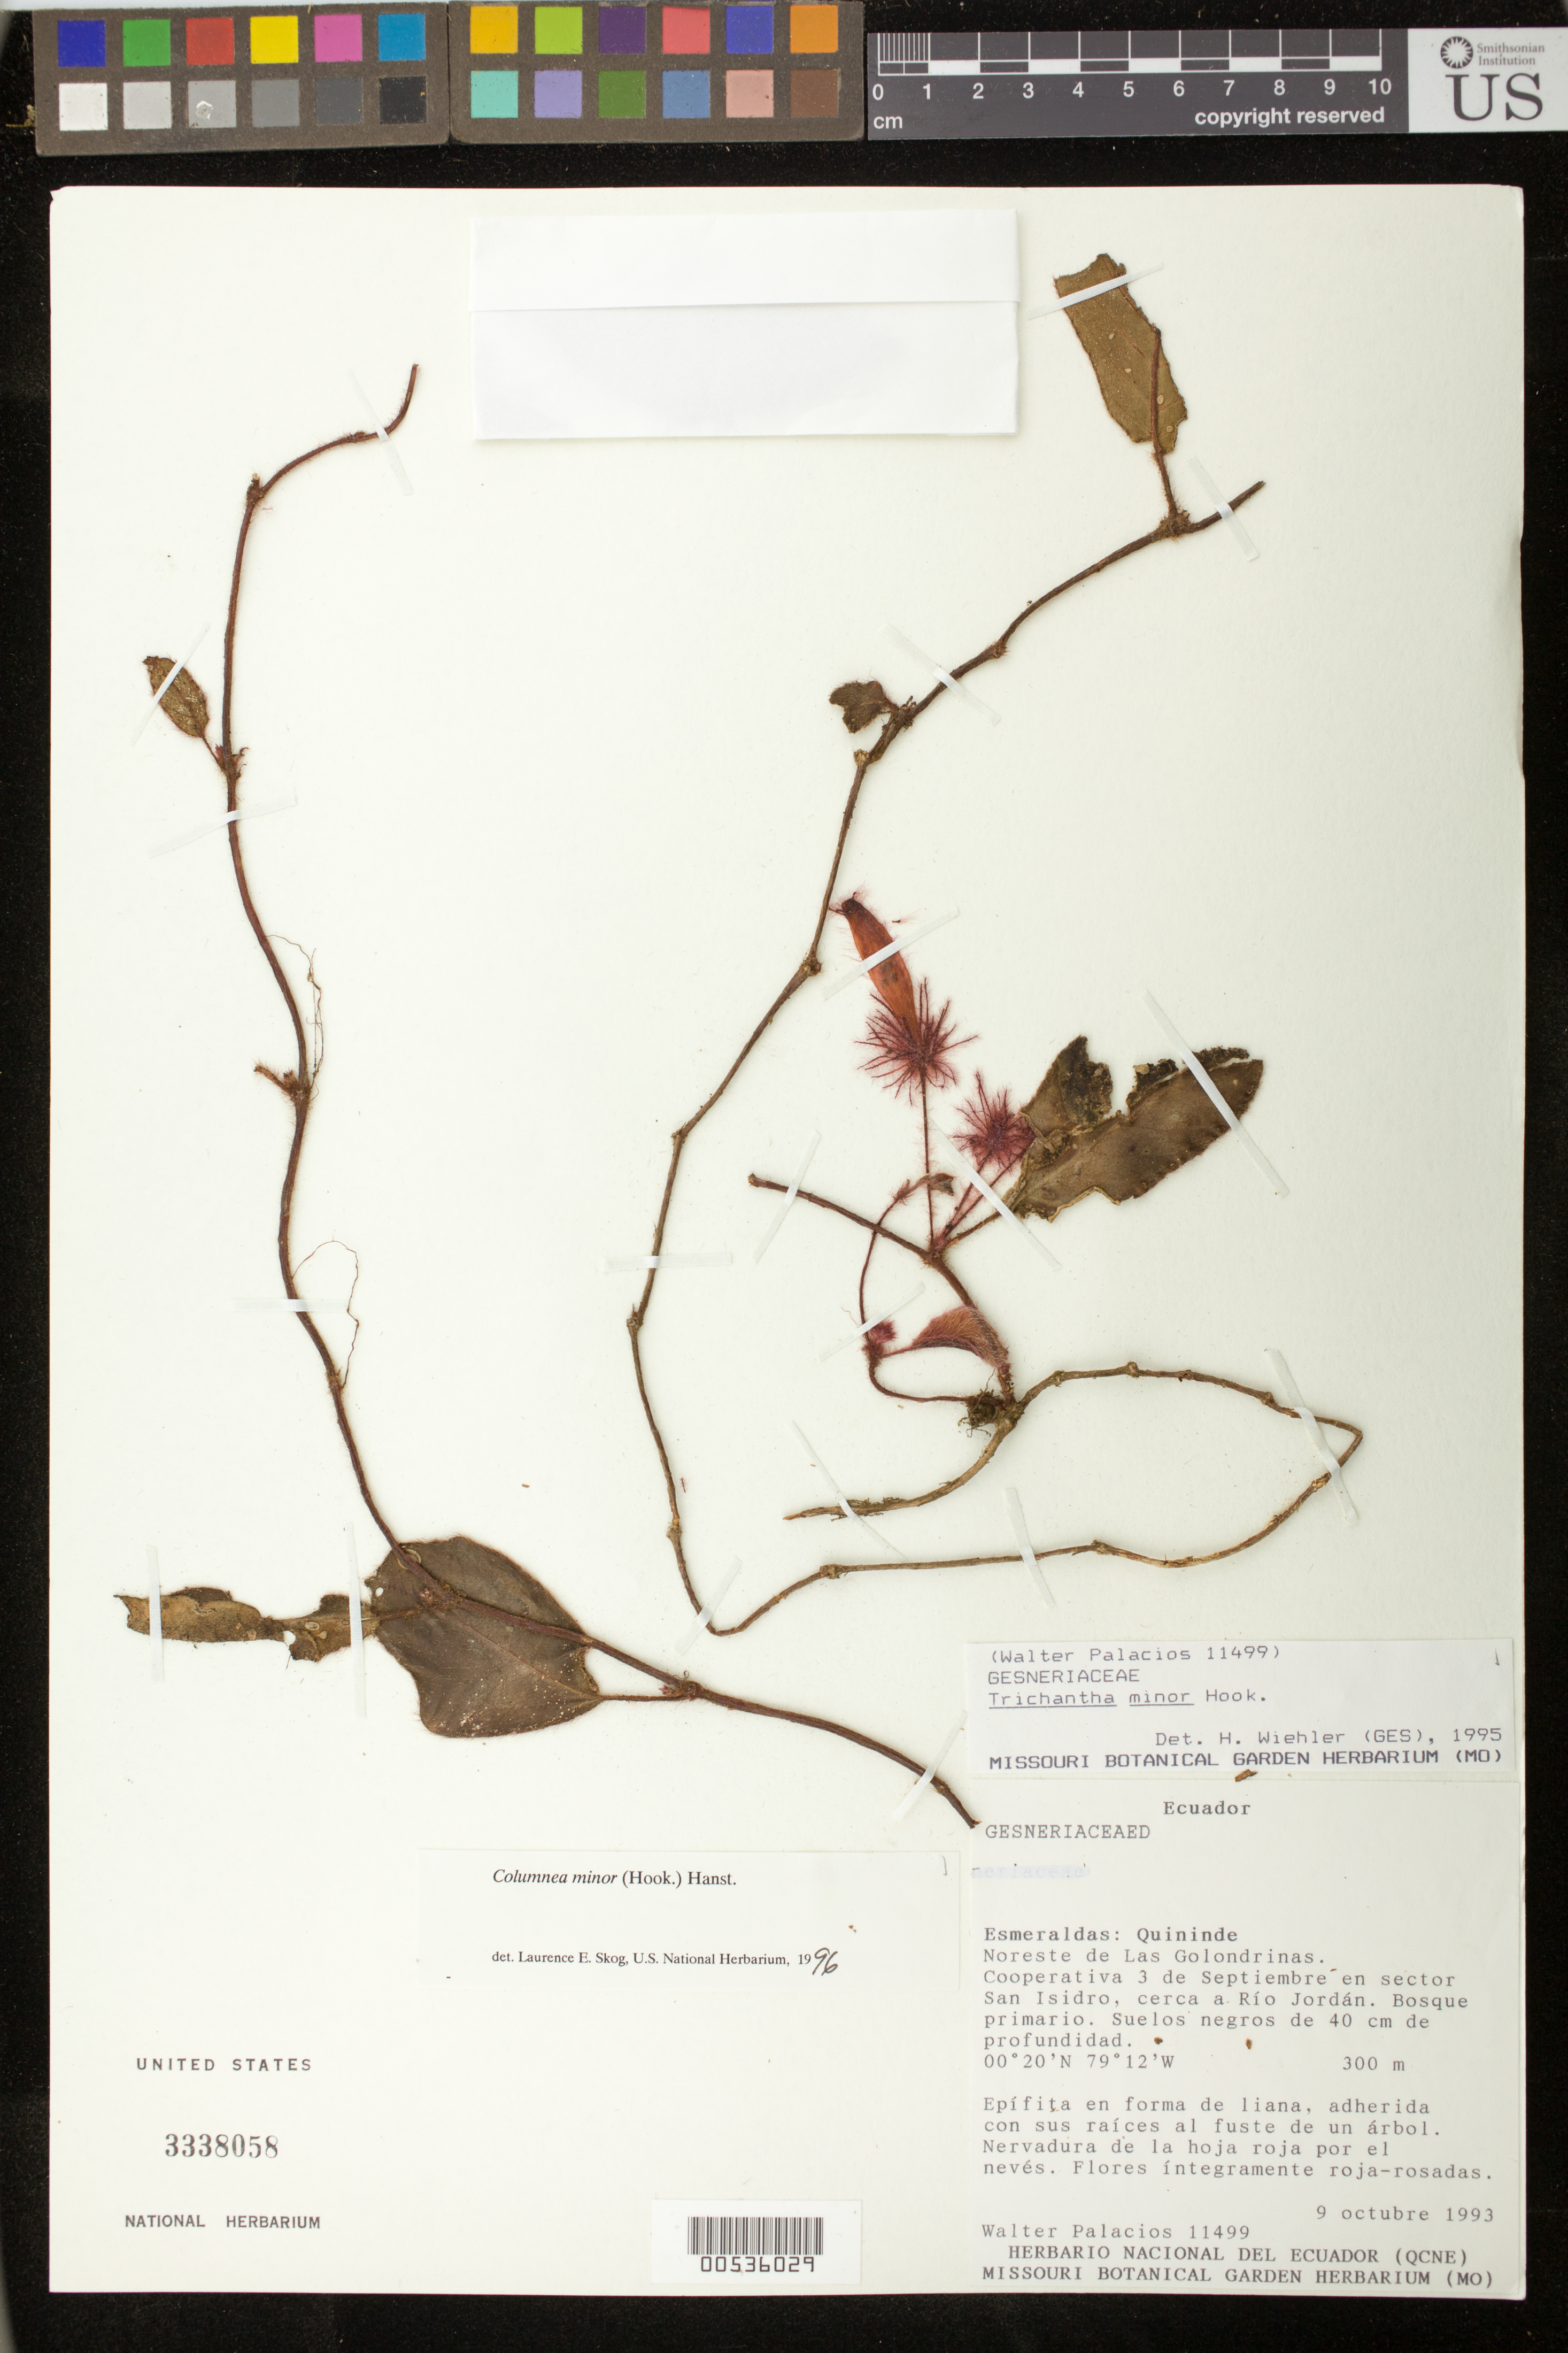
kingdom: Plantae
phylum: Tracheophyta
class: Magnoliopsida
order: Lamiales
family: Gesneriaceae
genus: Columnea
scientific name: Columnea minor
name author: (Hook.) Hanst.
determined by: Skog, Laurence E.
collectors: W. Palacios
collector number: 11499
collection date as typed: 09 Oct 1993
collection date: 1993-10-09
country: Ecuador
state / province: Esmeraldas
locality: Quininde: Noreste de Las Golondrinas, Cooperative 3 de Septiembre en sector San Isidro, cerca a Río Jordán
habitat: Bosque primario; suelos negros de 40 cm de profundidad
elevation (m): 300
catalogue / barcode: US 3338058